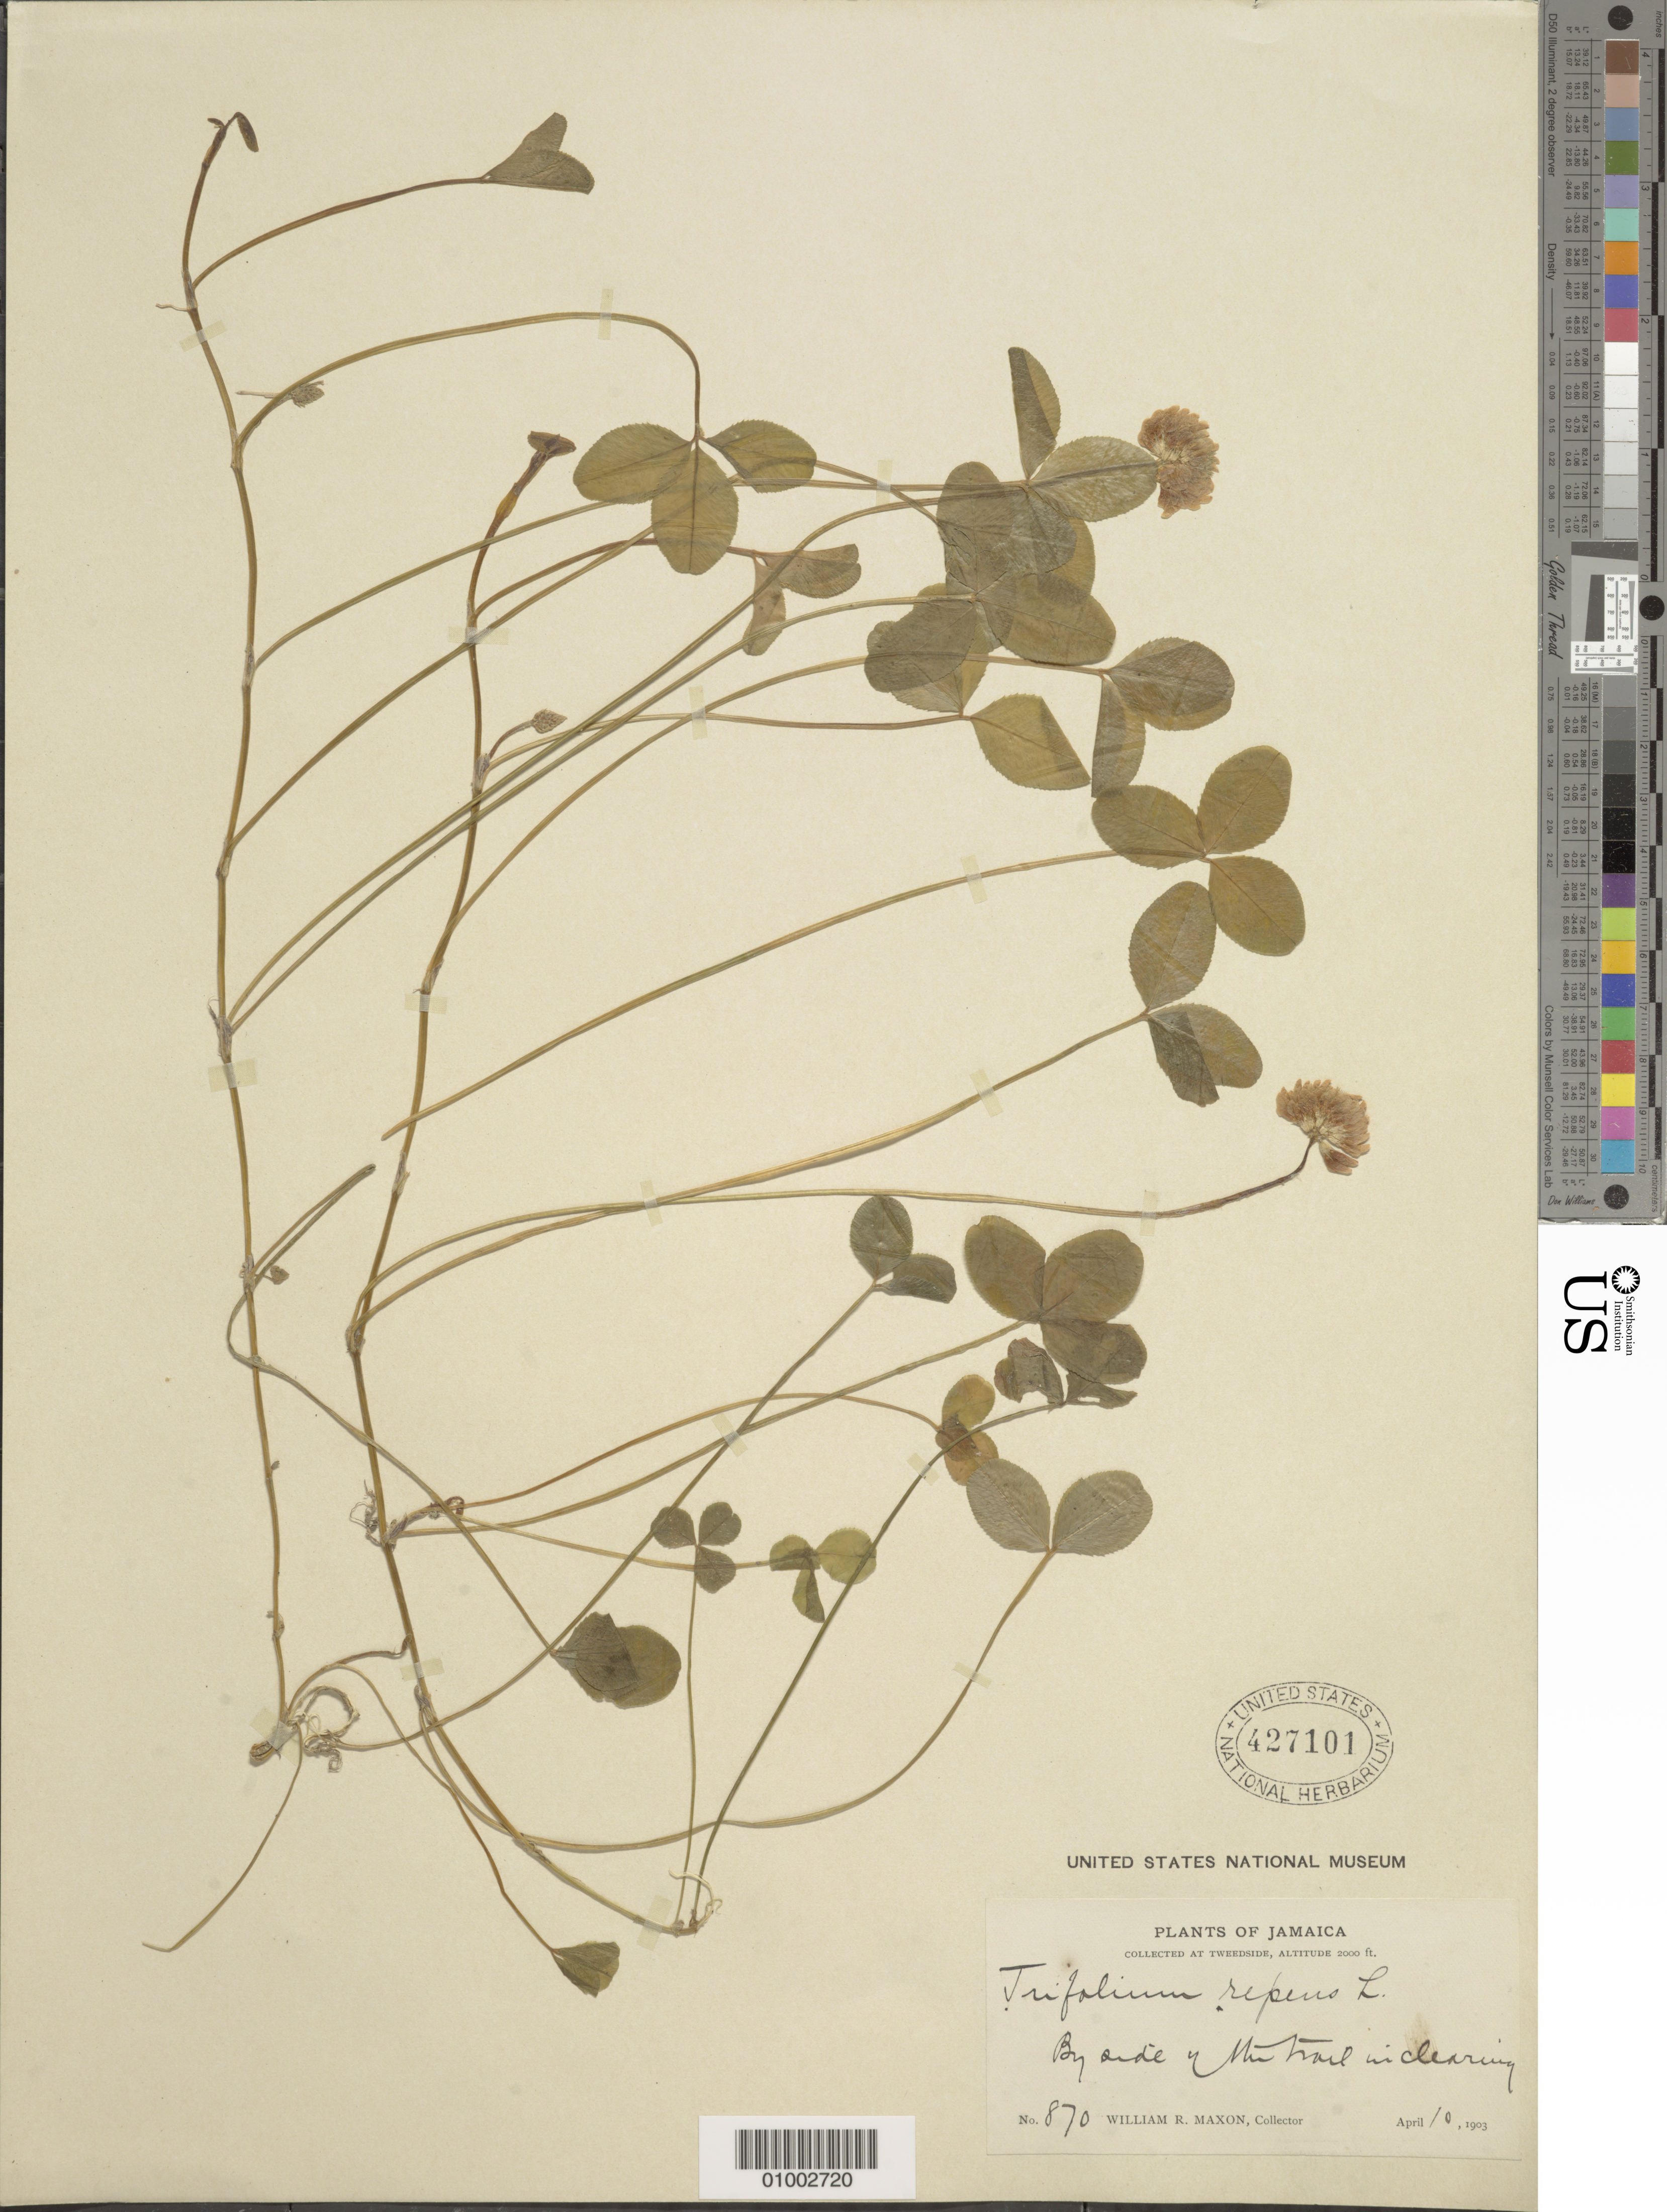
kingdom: Plantae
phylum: Tracheophyta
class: Magnoliopsida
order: Fabales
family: Fabaceae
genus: Trifolium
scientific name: Trifolium repens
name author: L.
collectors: W. R. Maxon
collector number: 870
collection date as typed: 10 Apr 1903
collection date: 1903-04-10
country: Jamaica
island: Jamaica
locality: Tweedside, by old M Trail in clearing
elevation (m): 610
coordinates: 0 N, 0 E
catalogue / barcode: US 427101